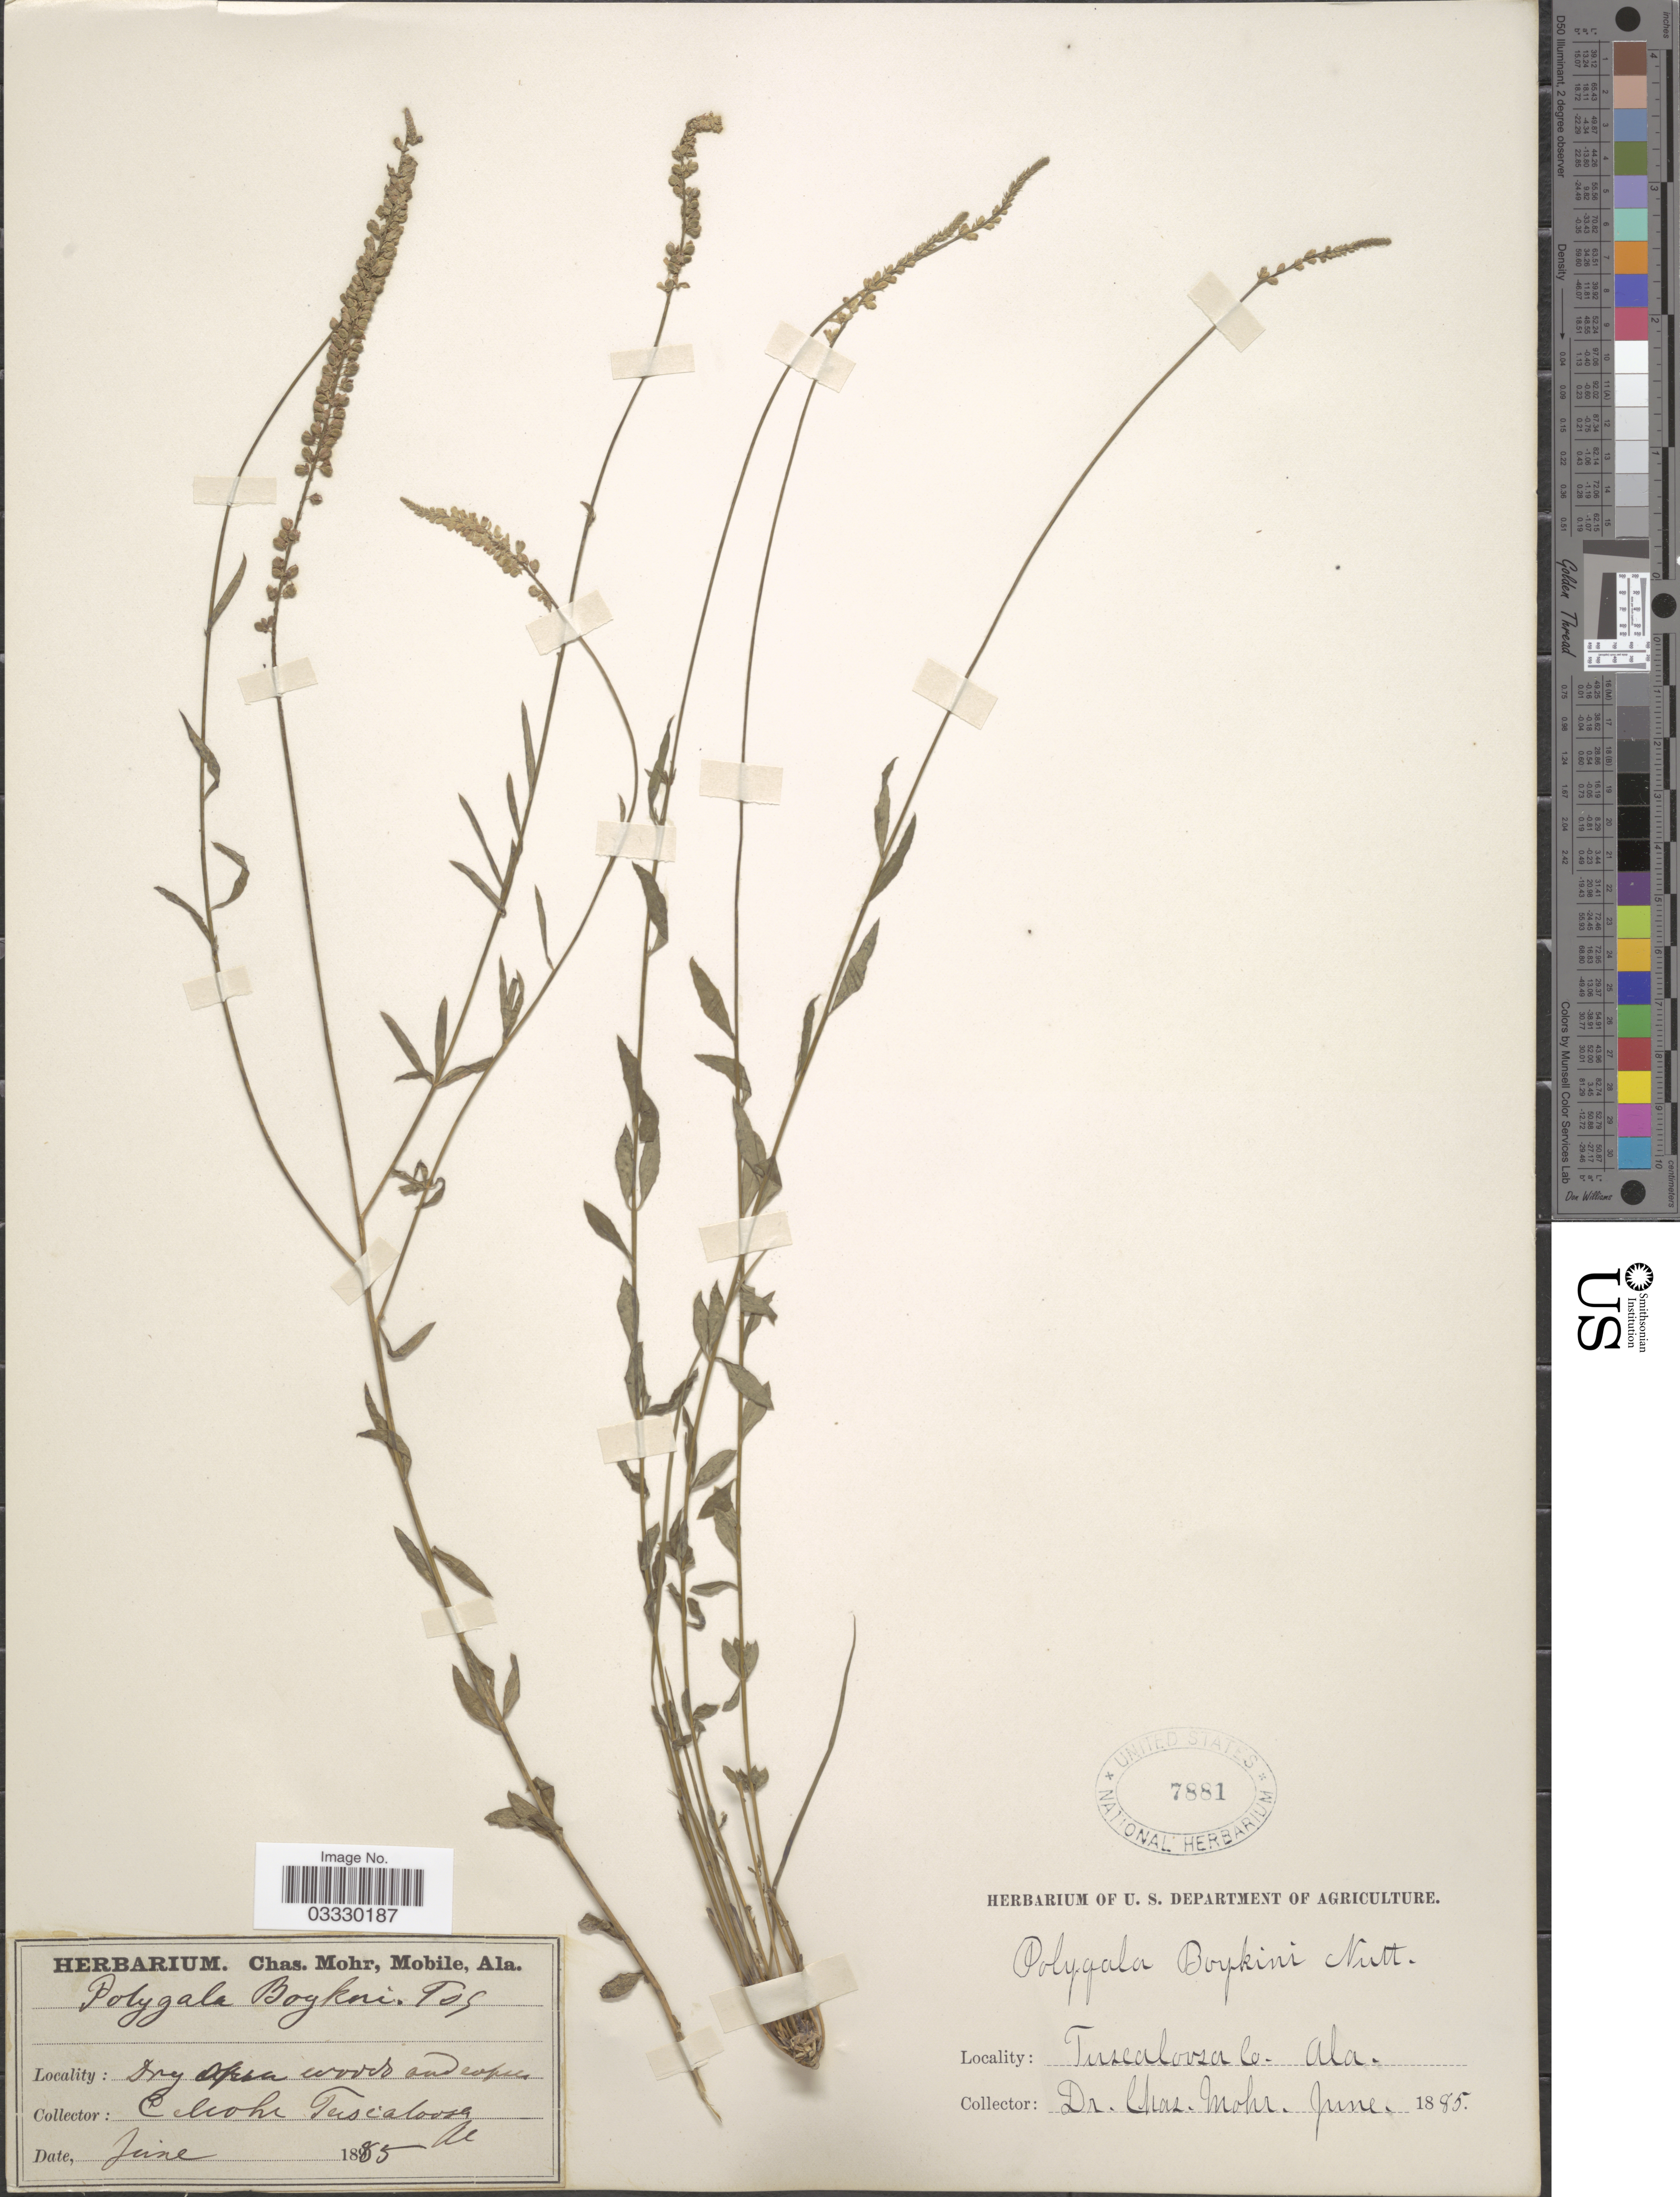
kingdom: Plantae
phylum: Tracheophyta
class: Magnoliopsida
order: Fabales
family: Polygalaceae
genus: Polygala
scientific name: Polygala boykinii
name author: Nutt.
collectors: Mohr, C. T. (herbarium)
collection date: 1885-06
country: United States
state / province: Alabama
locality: Tuscaloosa C.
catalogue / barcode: US 7881